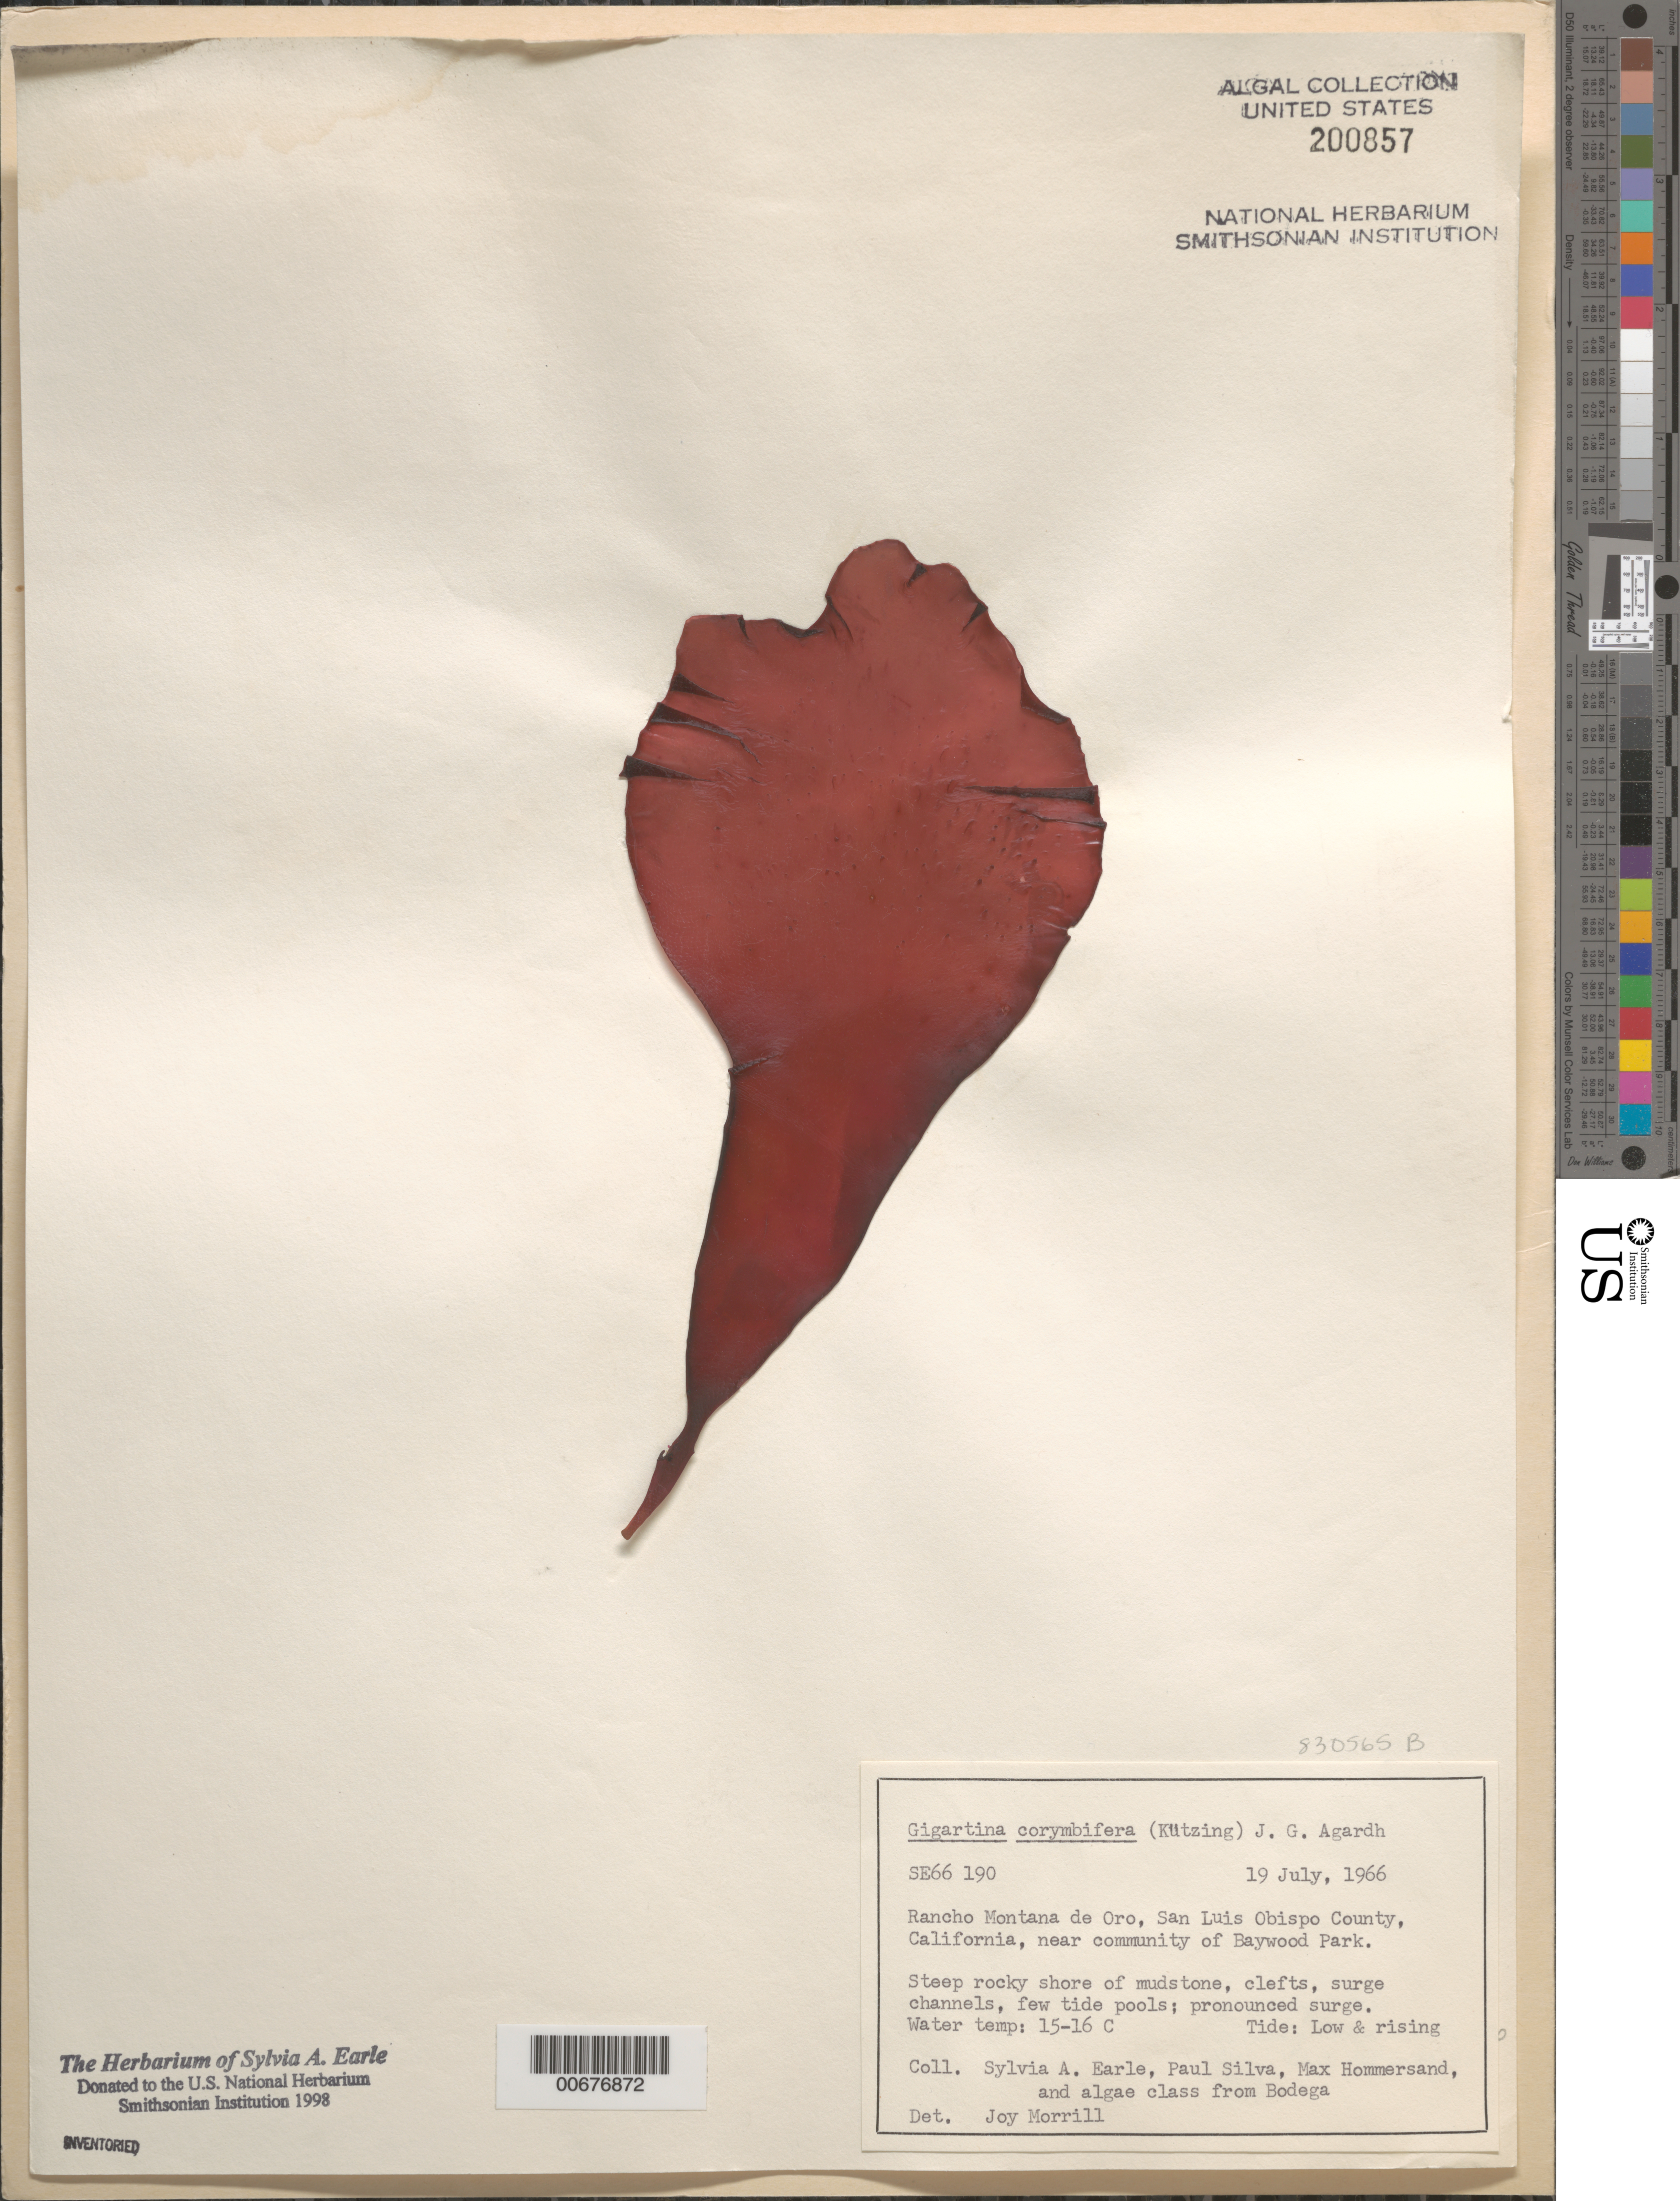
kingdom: Plantae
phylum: Rhodophyta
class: Florideophyceae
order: Gigartinales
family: Gigartinaceae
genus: Chondracanthus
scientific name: Chondracanthus corymbiferus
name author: (Kütz.) Guiry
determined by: Algae name updating Project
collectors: S. A. Earle, P. C. Silva, M. H. Hommersand & Bodega Algae Class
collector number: SE 66190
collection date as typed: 19 Jul 1966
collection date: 1966-07-19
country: United States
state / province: California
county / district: San Luis Obispo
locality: Rancho Montana de Oro, near Baywood Park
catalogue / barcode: US 200857